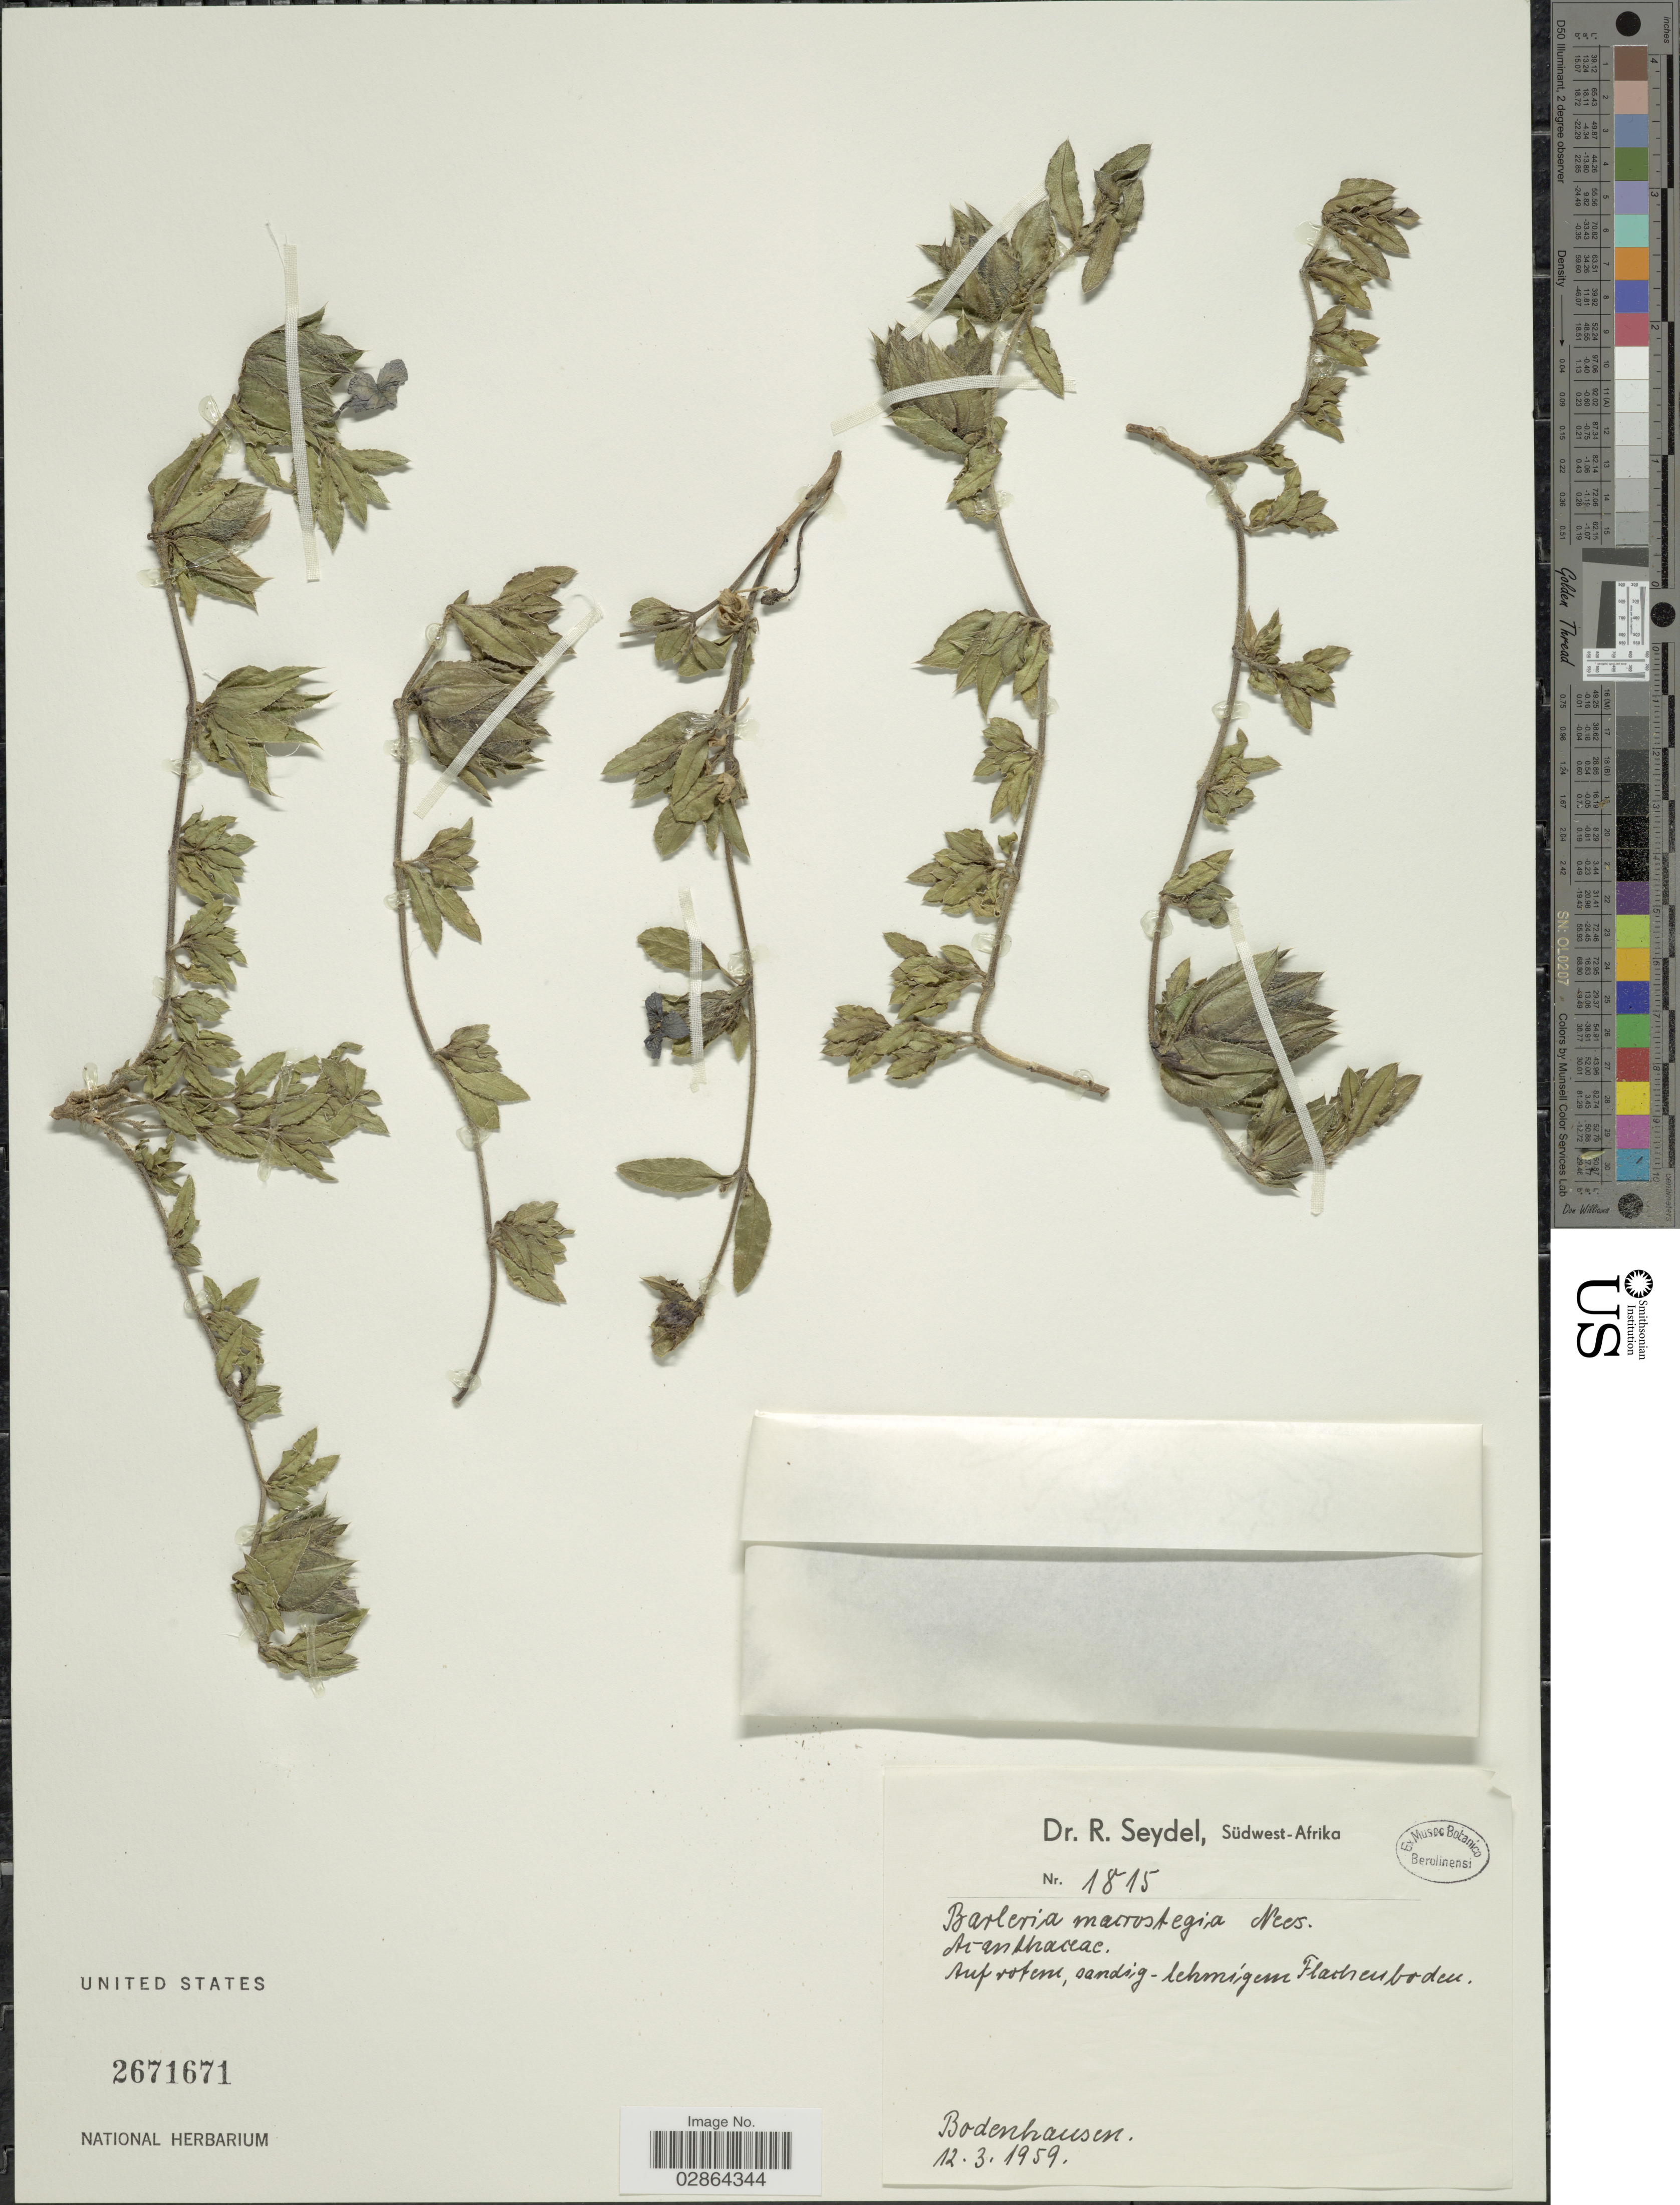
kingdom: Plantae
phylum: Tracheophyta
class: Magnoliopsida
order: Lamiales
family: Acanthaceae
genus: Barleria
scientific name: Barleria macrostegia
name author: Nees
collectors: R. Seydel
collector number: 1815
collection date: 1959-03-12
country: Namibia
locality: Südwest-Afrika. Bodenhausen.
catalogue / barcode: US 2671671